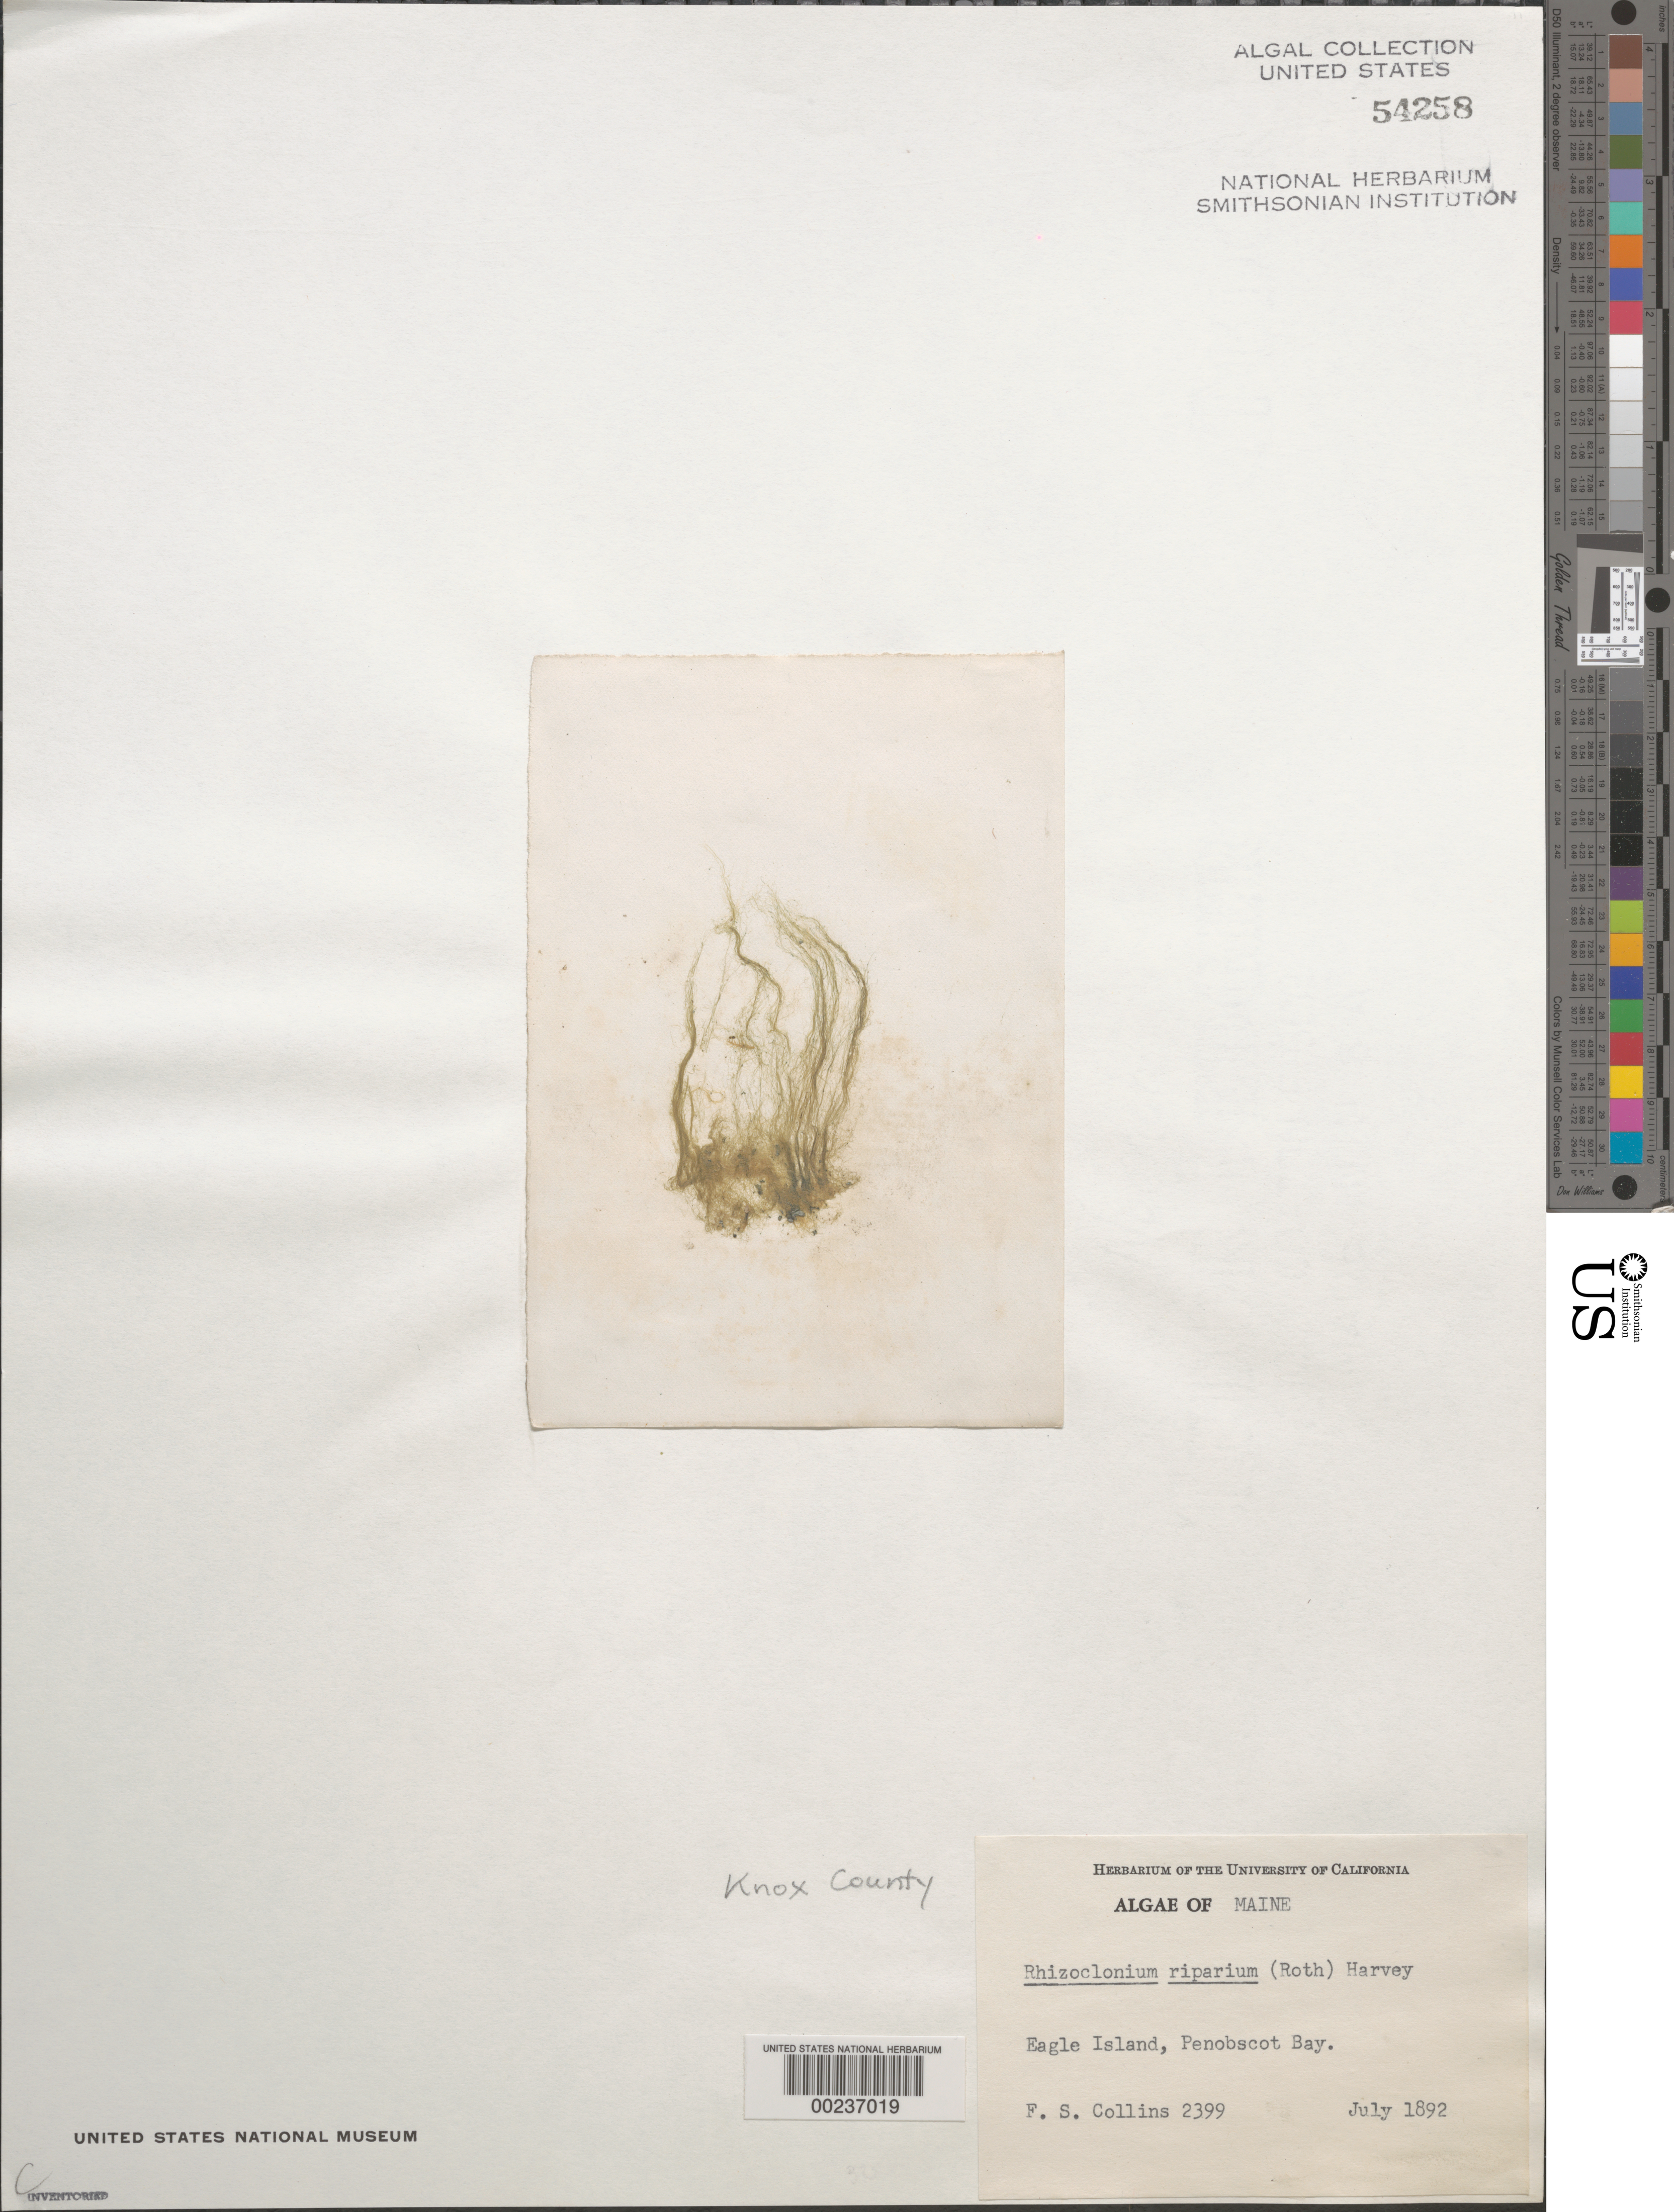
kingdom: Plantae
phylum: Chlorophyta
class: Ulvophyceae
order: Cladophorales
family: Cladophoraceae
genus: Rhizoclonium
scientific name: Rhizoclonium riparium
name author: (Roth) Harv.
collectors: F. Collins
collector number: FSC 2399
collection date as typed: Jul 1892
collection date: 1892-07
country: United States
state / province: Maine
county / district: Knox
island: Eagle Island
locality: Penobscot Bay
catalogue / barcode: US 54258